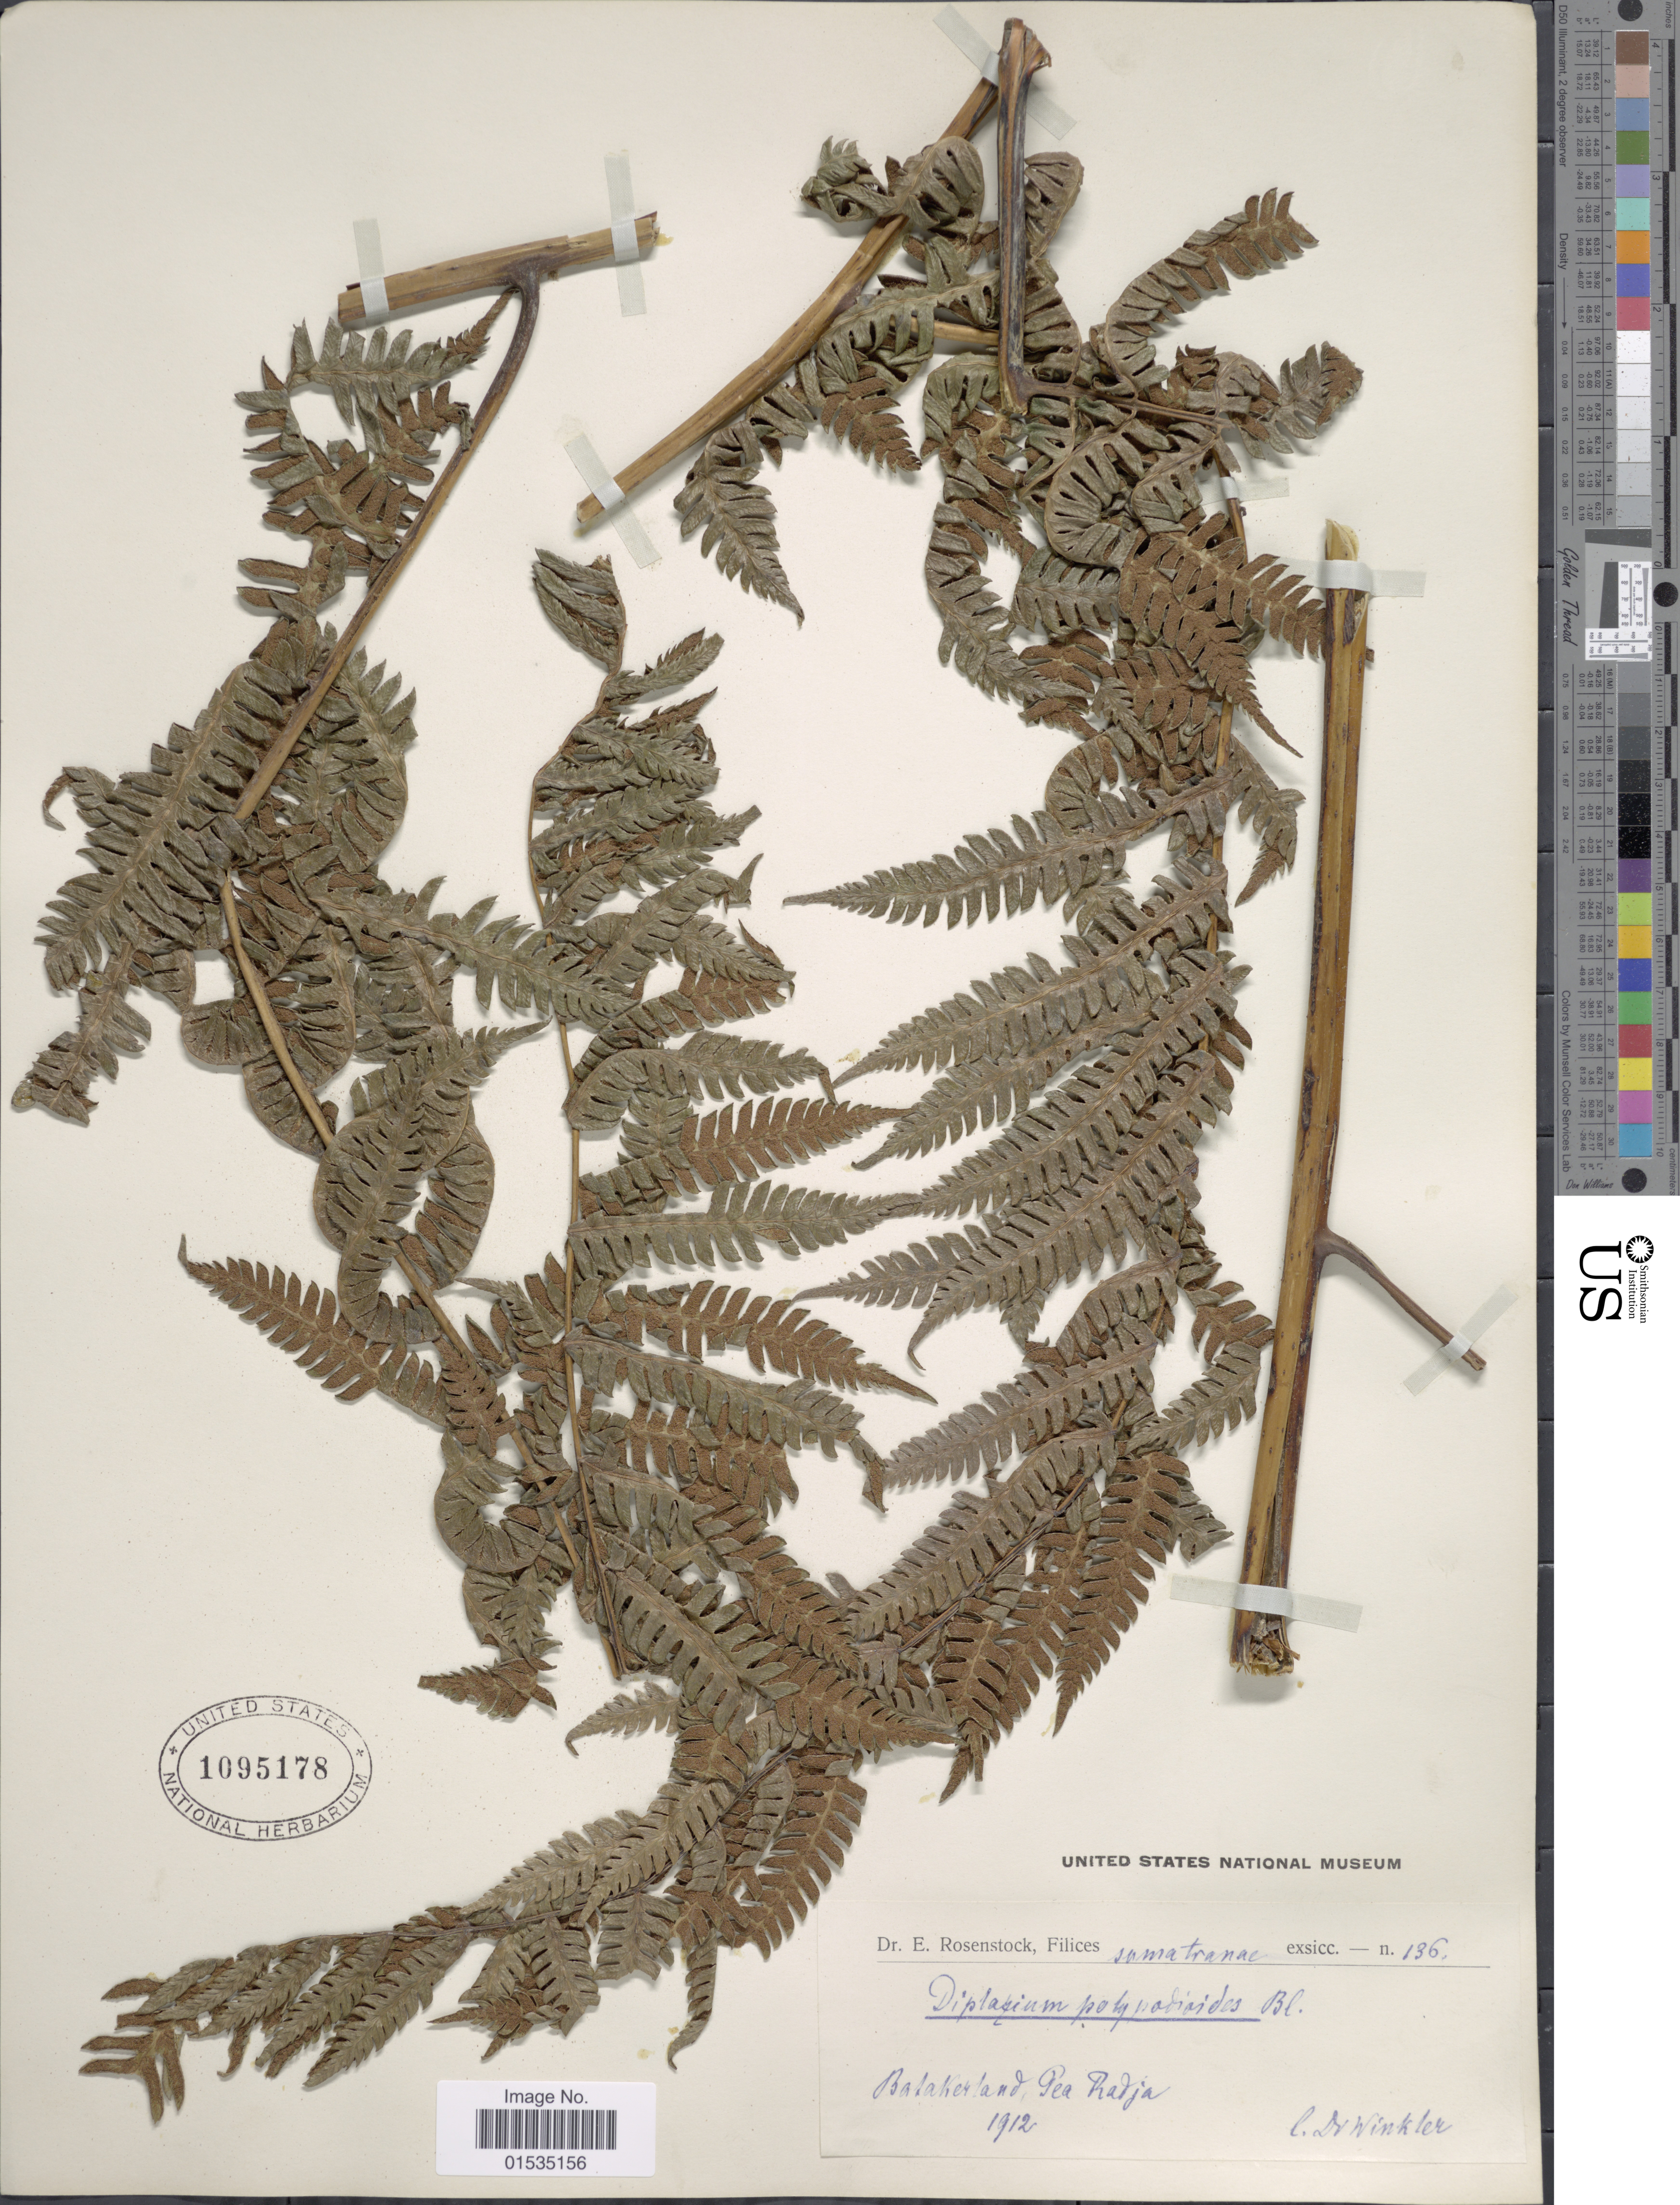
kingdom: Plantae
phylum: Tracheophyta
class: Polypodiopsida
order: Polypodiales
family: Athyriaceae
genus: Diplazium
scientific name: Diplazium polypodioides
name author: Blume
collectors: -. Winkler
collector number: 136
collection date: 1912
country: Indonesia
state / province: Sumatra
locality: Batakerland, Tea Radja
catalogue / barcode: US 1095178